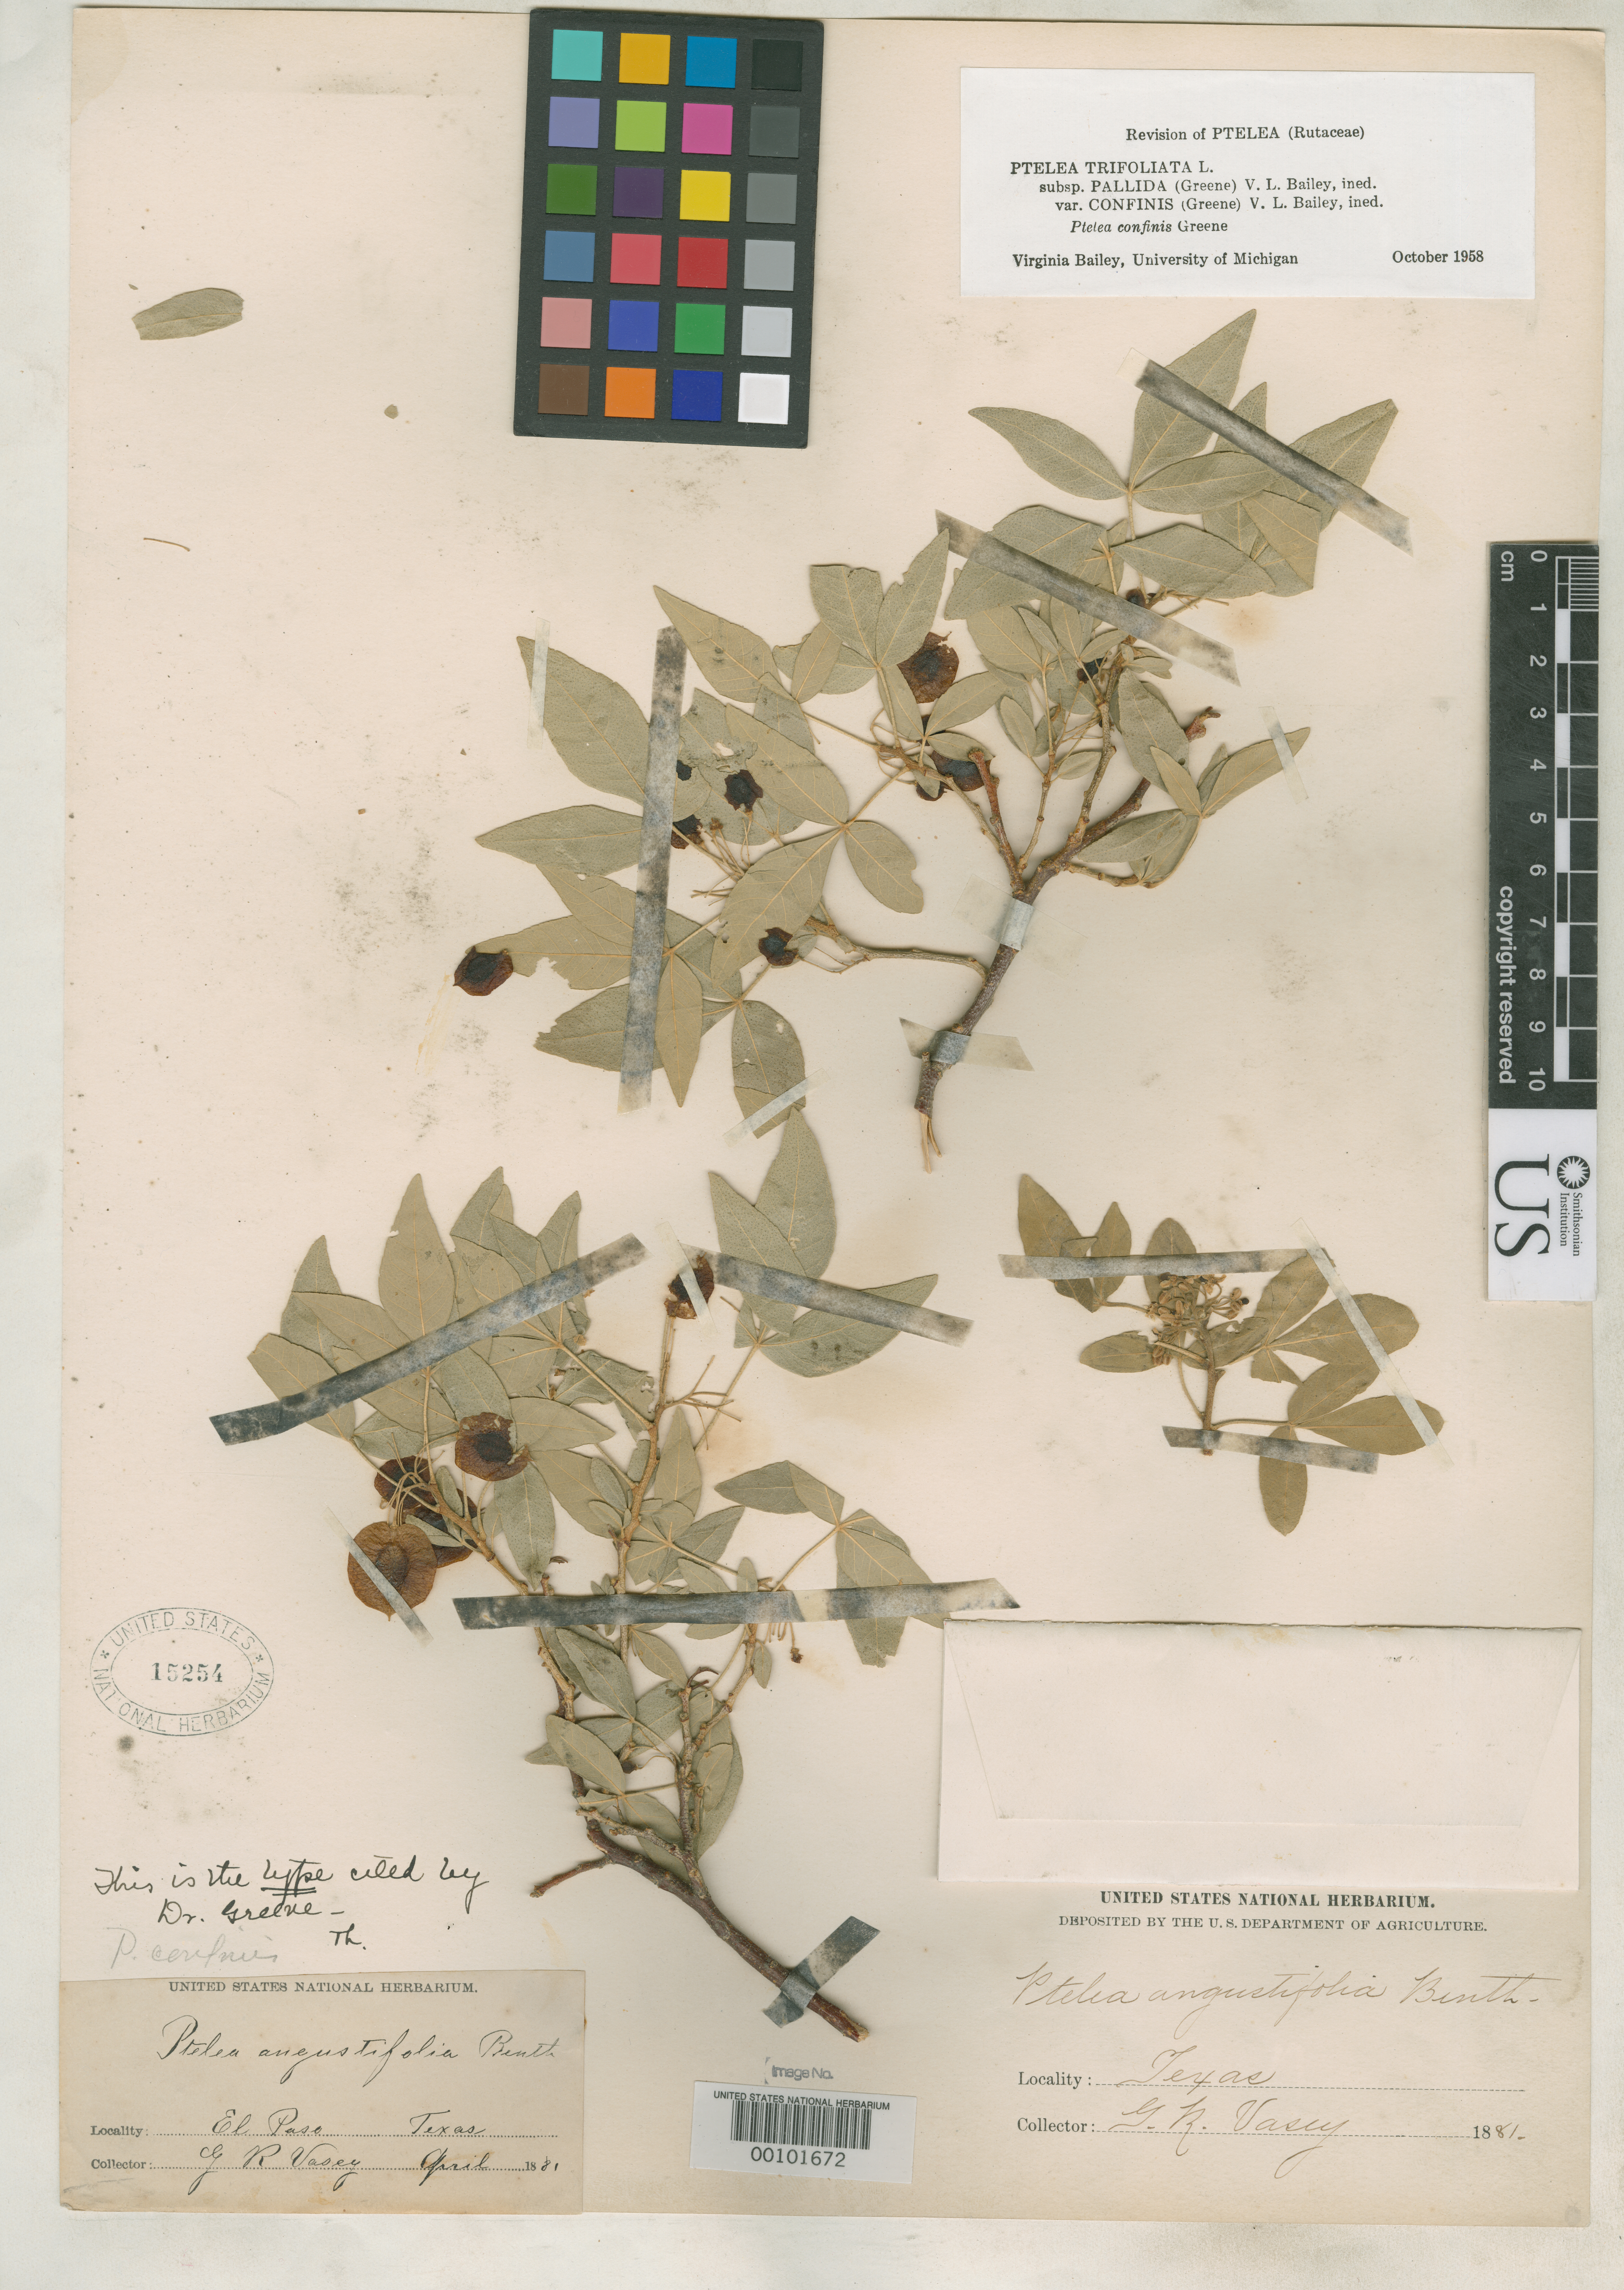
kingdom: Plantae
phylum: Tracheophyta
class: Magnoliopsida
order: Sapindales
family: Rutaceae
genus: Ptelea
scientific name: Ptelea confinis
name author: Greene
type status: Holotype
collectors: G. R. Vasey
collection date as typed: Apr 1881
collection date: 1881-04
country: United States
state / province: Texas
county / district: El Paso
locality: El Paso.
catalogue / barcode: US 15254